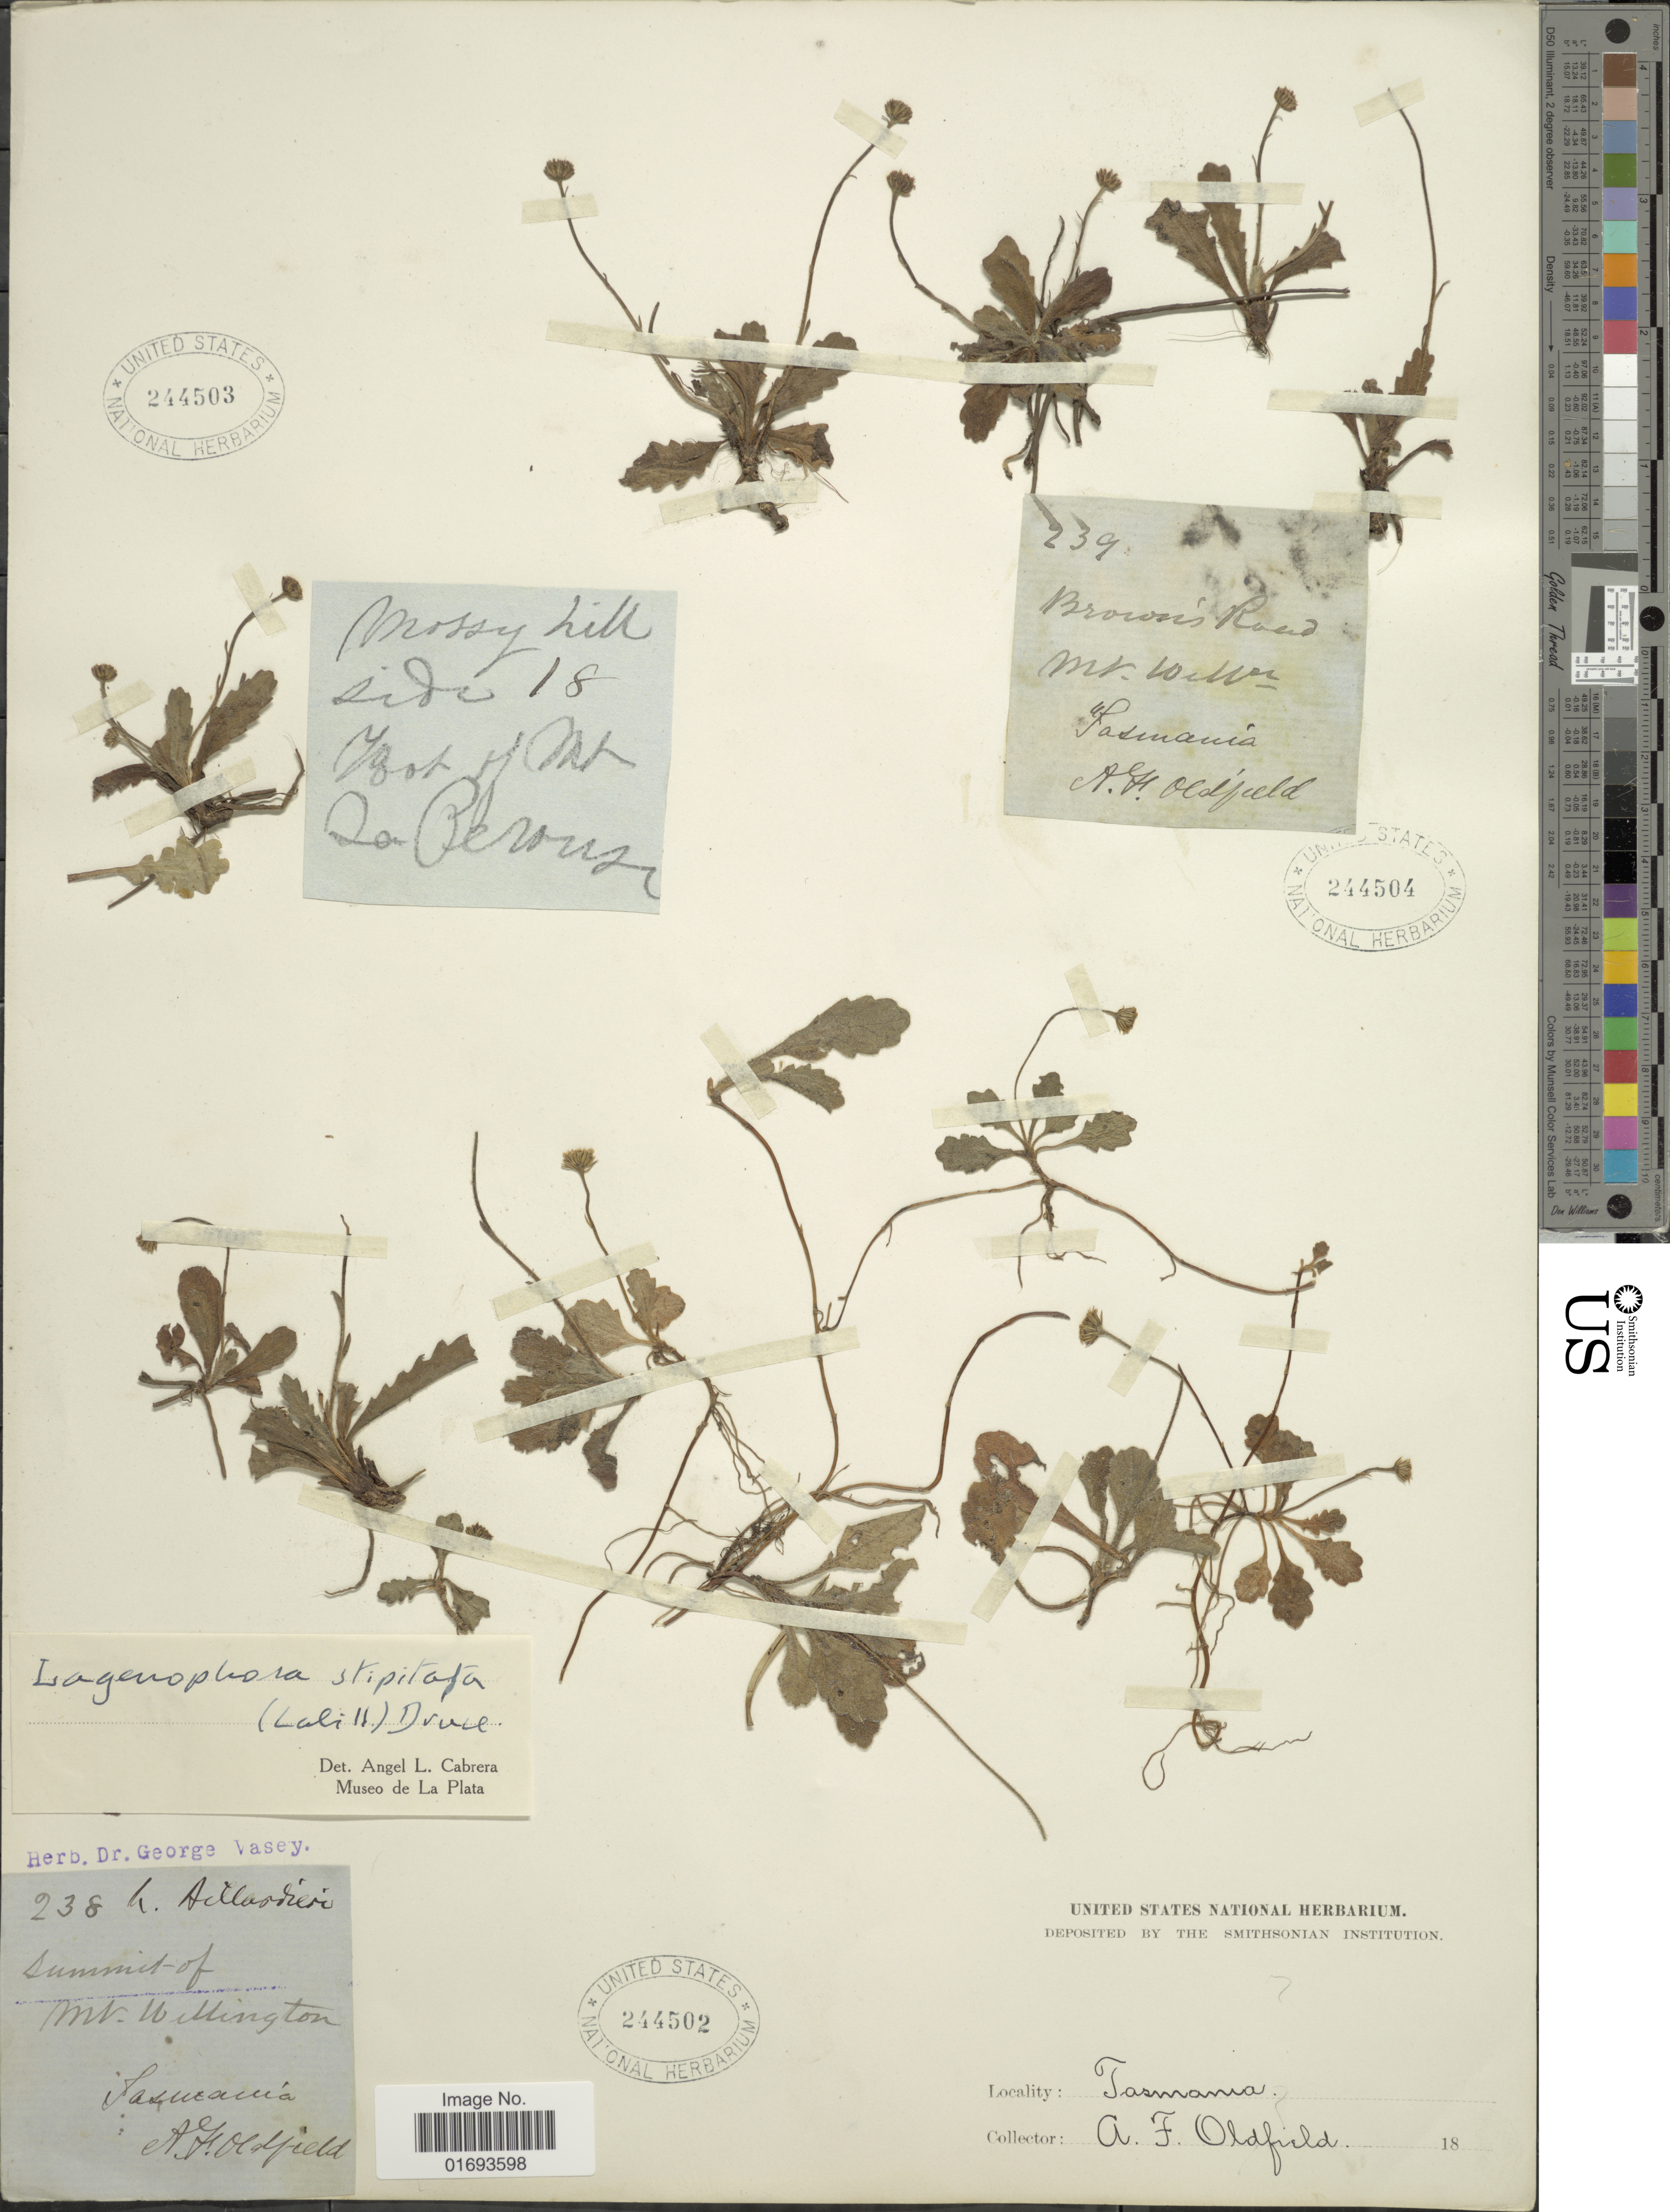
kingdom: Plantae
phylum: Tracheophyta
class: Magnoliopsida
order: Asterales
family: Asteraceae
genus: Lagenophora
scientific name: Lagenophora stipitata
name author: (Labill.) Druce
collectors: A. Oldfield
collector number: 238?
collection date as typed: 18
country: Australia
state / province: Tasmania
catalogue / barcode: US 244502